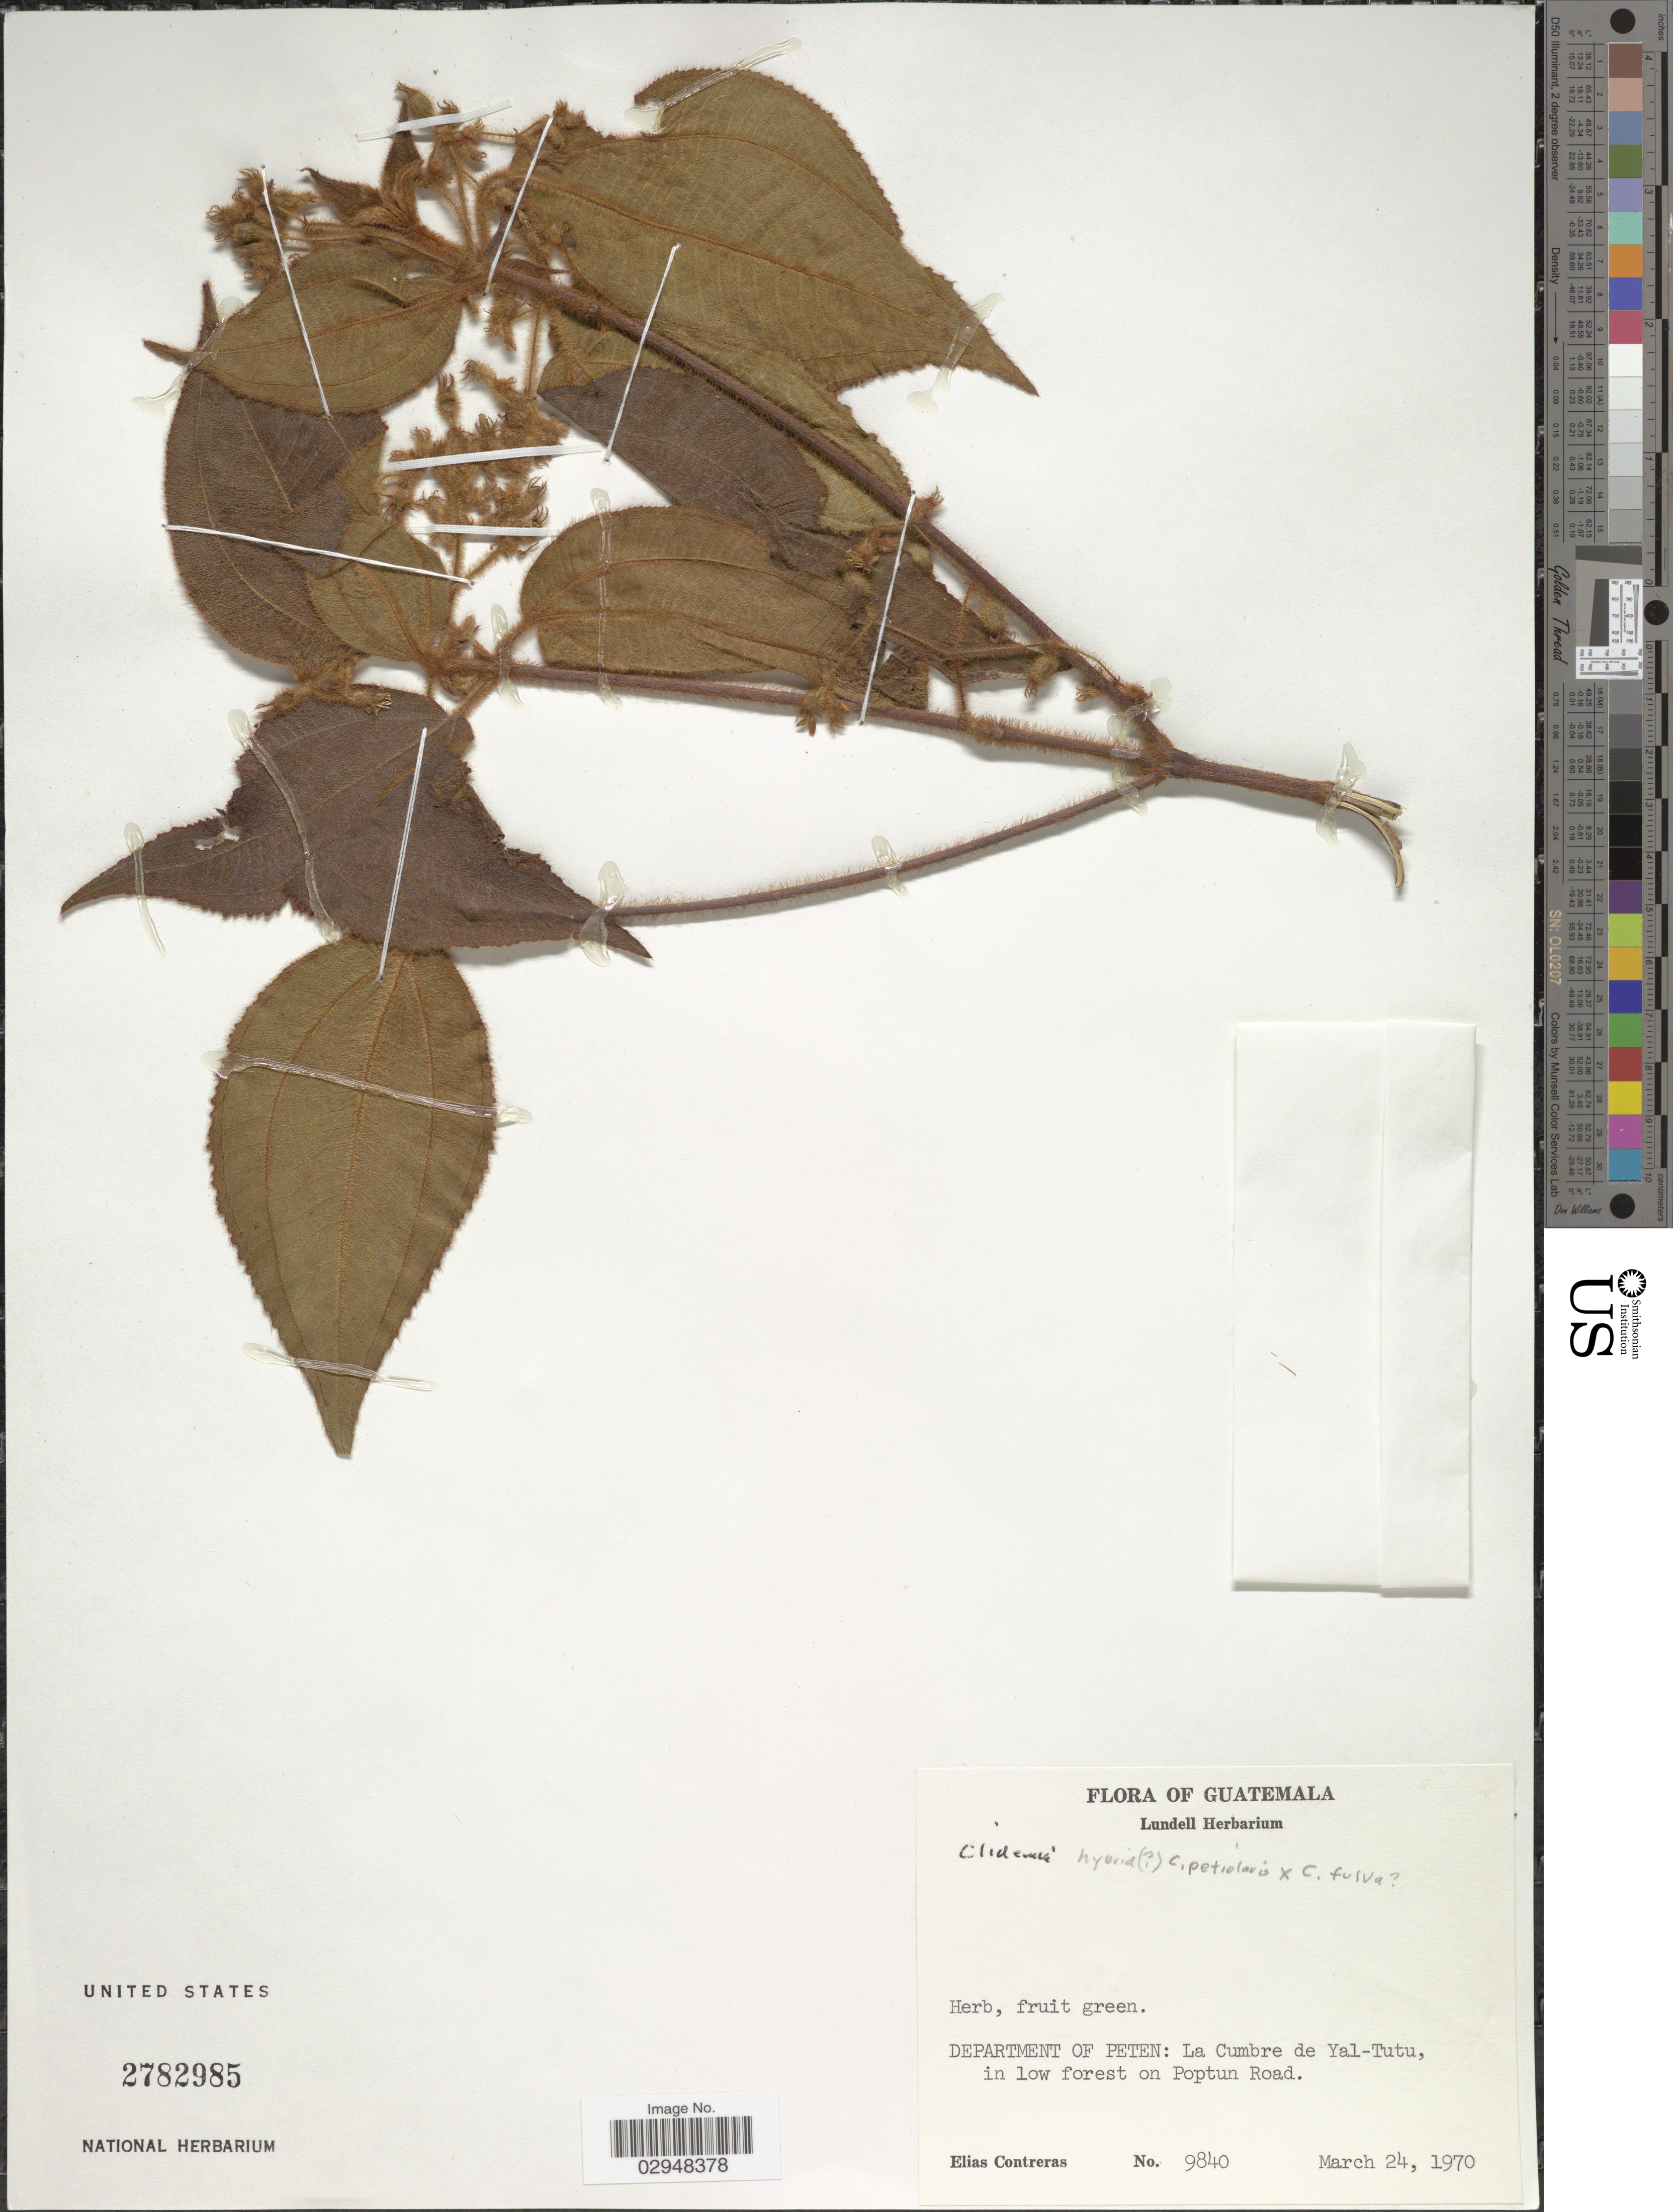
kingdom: Plantae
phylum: Tracheophyta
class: Magnoliopsida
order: Myrtales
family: Melastomataceae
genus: Clidemia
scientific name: Clidemia sp.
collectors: E. Contreras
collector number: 9840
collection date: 1970-03-24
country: Guatemala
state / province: El Petén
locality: La Cumbre de Yal-Tutu, in low forest on Poptun Road.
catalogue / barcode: US 2782985